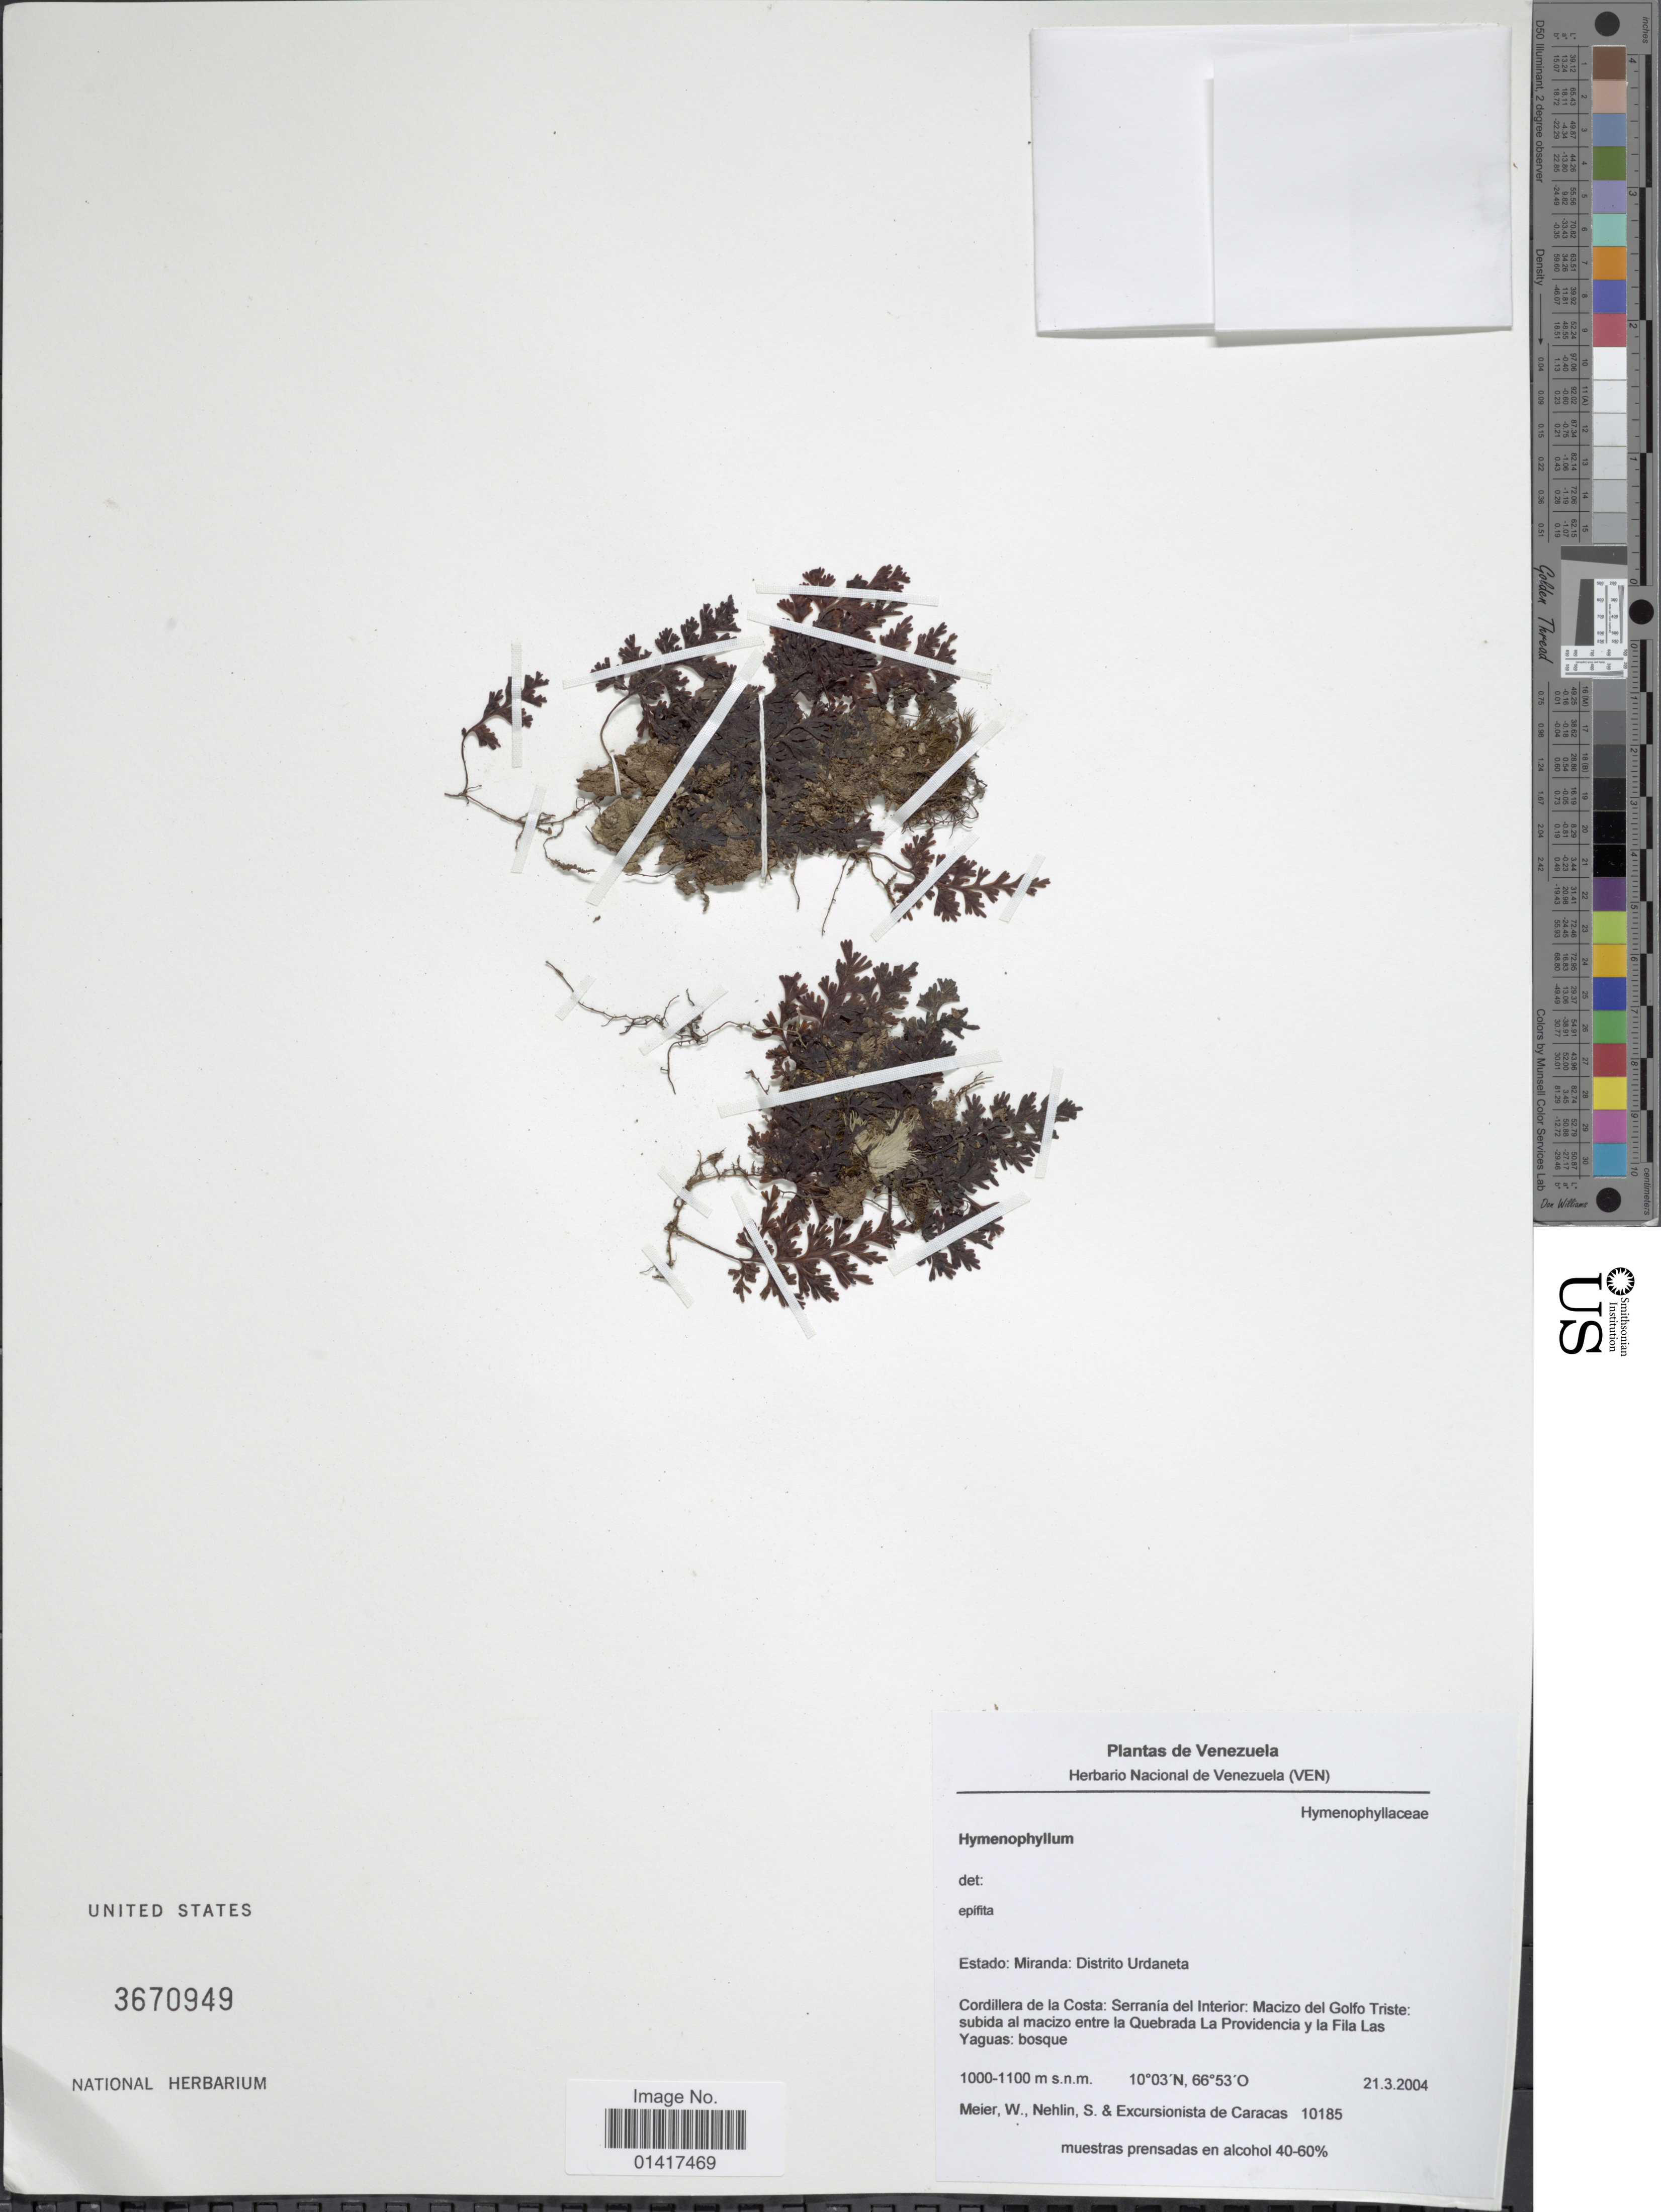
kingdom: Plantae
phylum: Tracheophyta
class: Polypodiopsida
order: Hymenophyllales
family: Hymenophyllaceae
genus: Hymenophyllum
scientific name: Hymenophyllum sp.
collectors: W. Meier, S. Nehlin & Excursionista de Caracas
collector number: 10185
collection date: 2004-03-21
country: Venezuela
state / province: Miranda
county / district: Urdaneta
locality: Cordillera de la Costa: Serrania del Interior: Macizo del Golfo Triste: subida al macizo entre la Quebrada La Providencia y la Fila Las Yaguas: bosque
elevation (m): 1000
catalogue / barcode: US 3670949